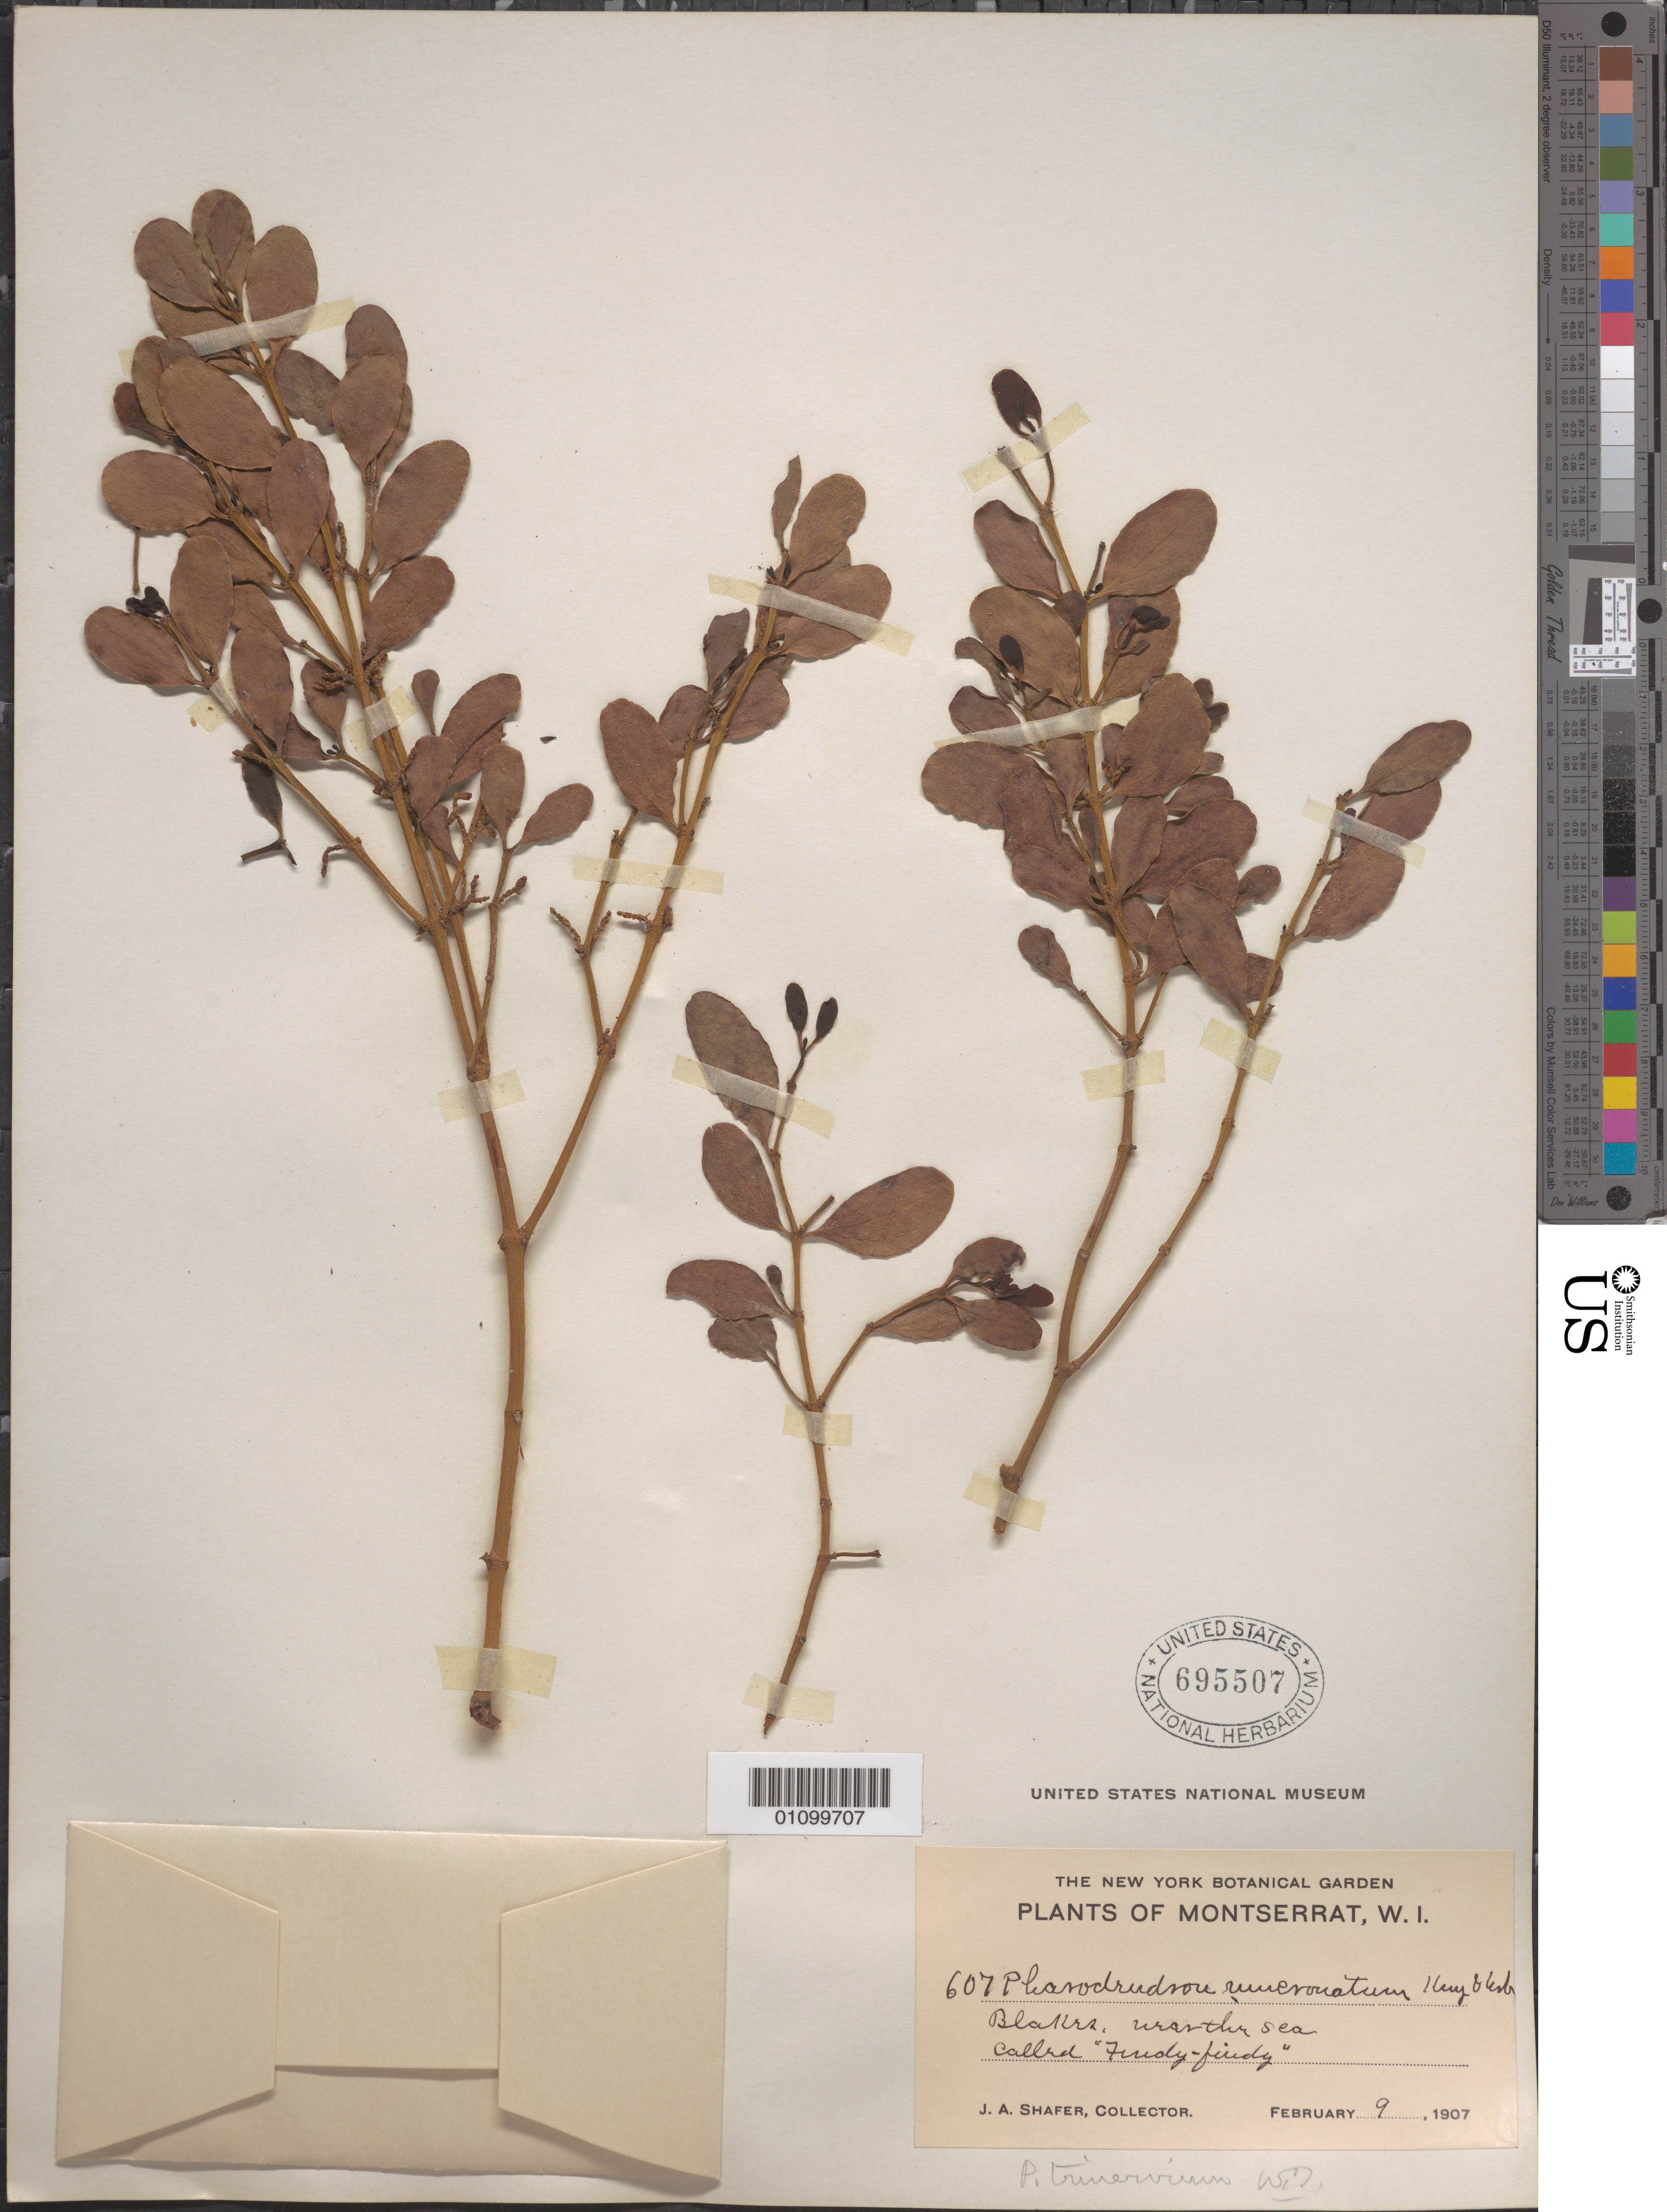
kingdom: Plantae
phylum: Tracheophyta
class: Magnoliopsida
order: Santalales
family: Viscaceae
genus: Phoradendron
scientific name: Phoradendron trinervium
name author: (Lam.) Griseb.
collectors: J. A. Shafer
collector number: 607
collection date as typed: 09 Feb 1907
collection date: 1907-02-09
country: Montserrat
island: Montserrat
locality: Blakes.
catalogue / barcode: US 695507